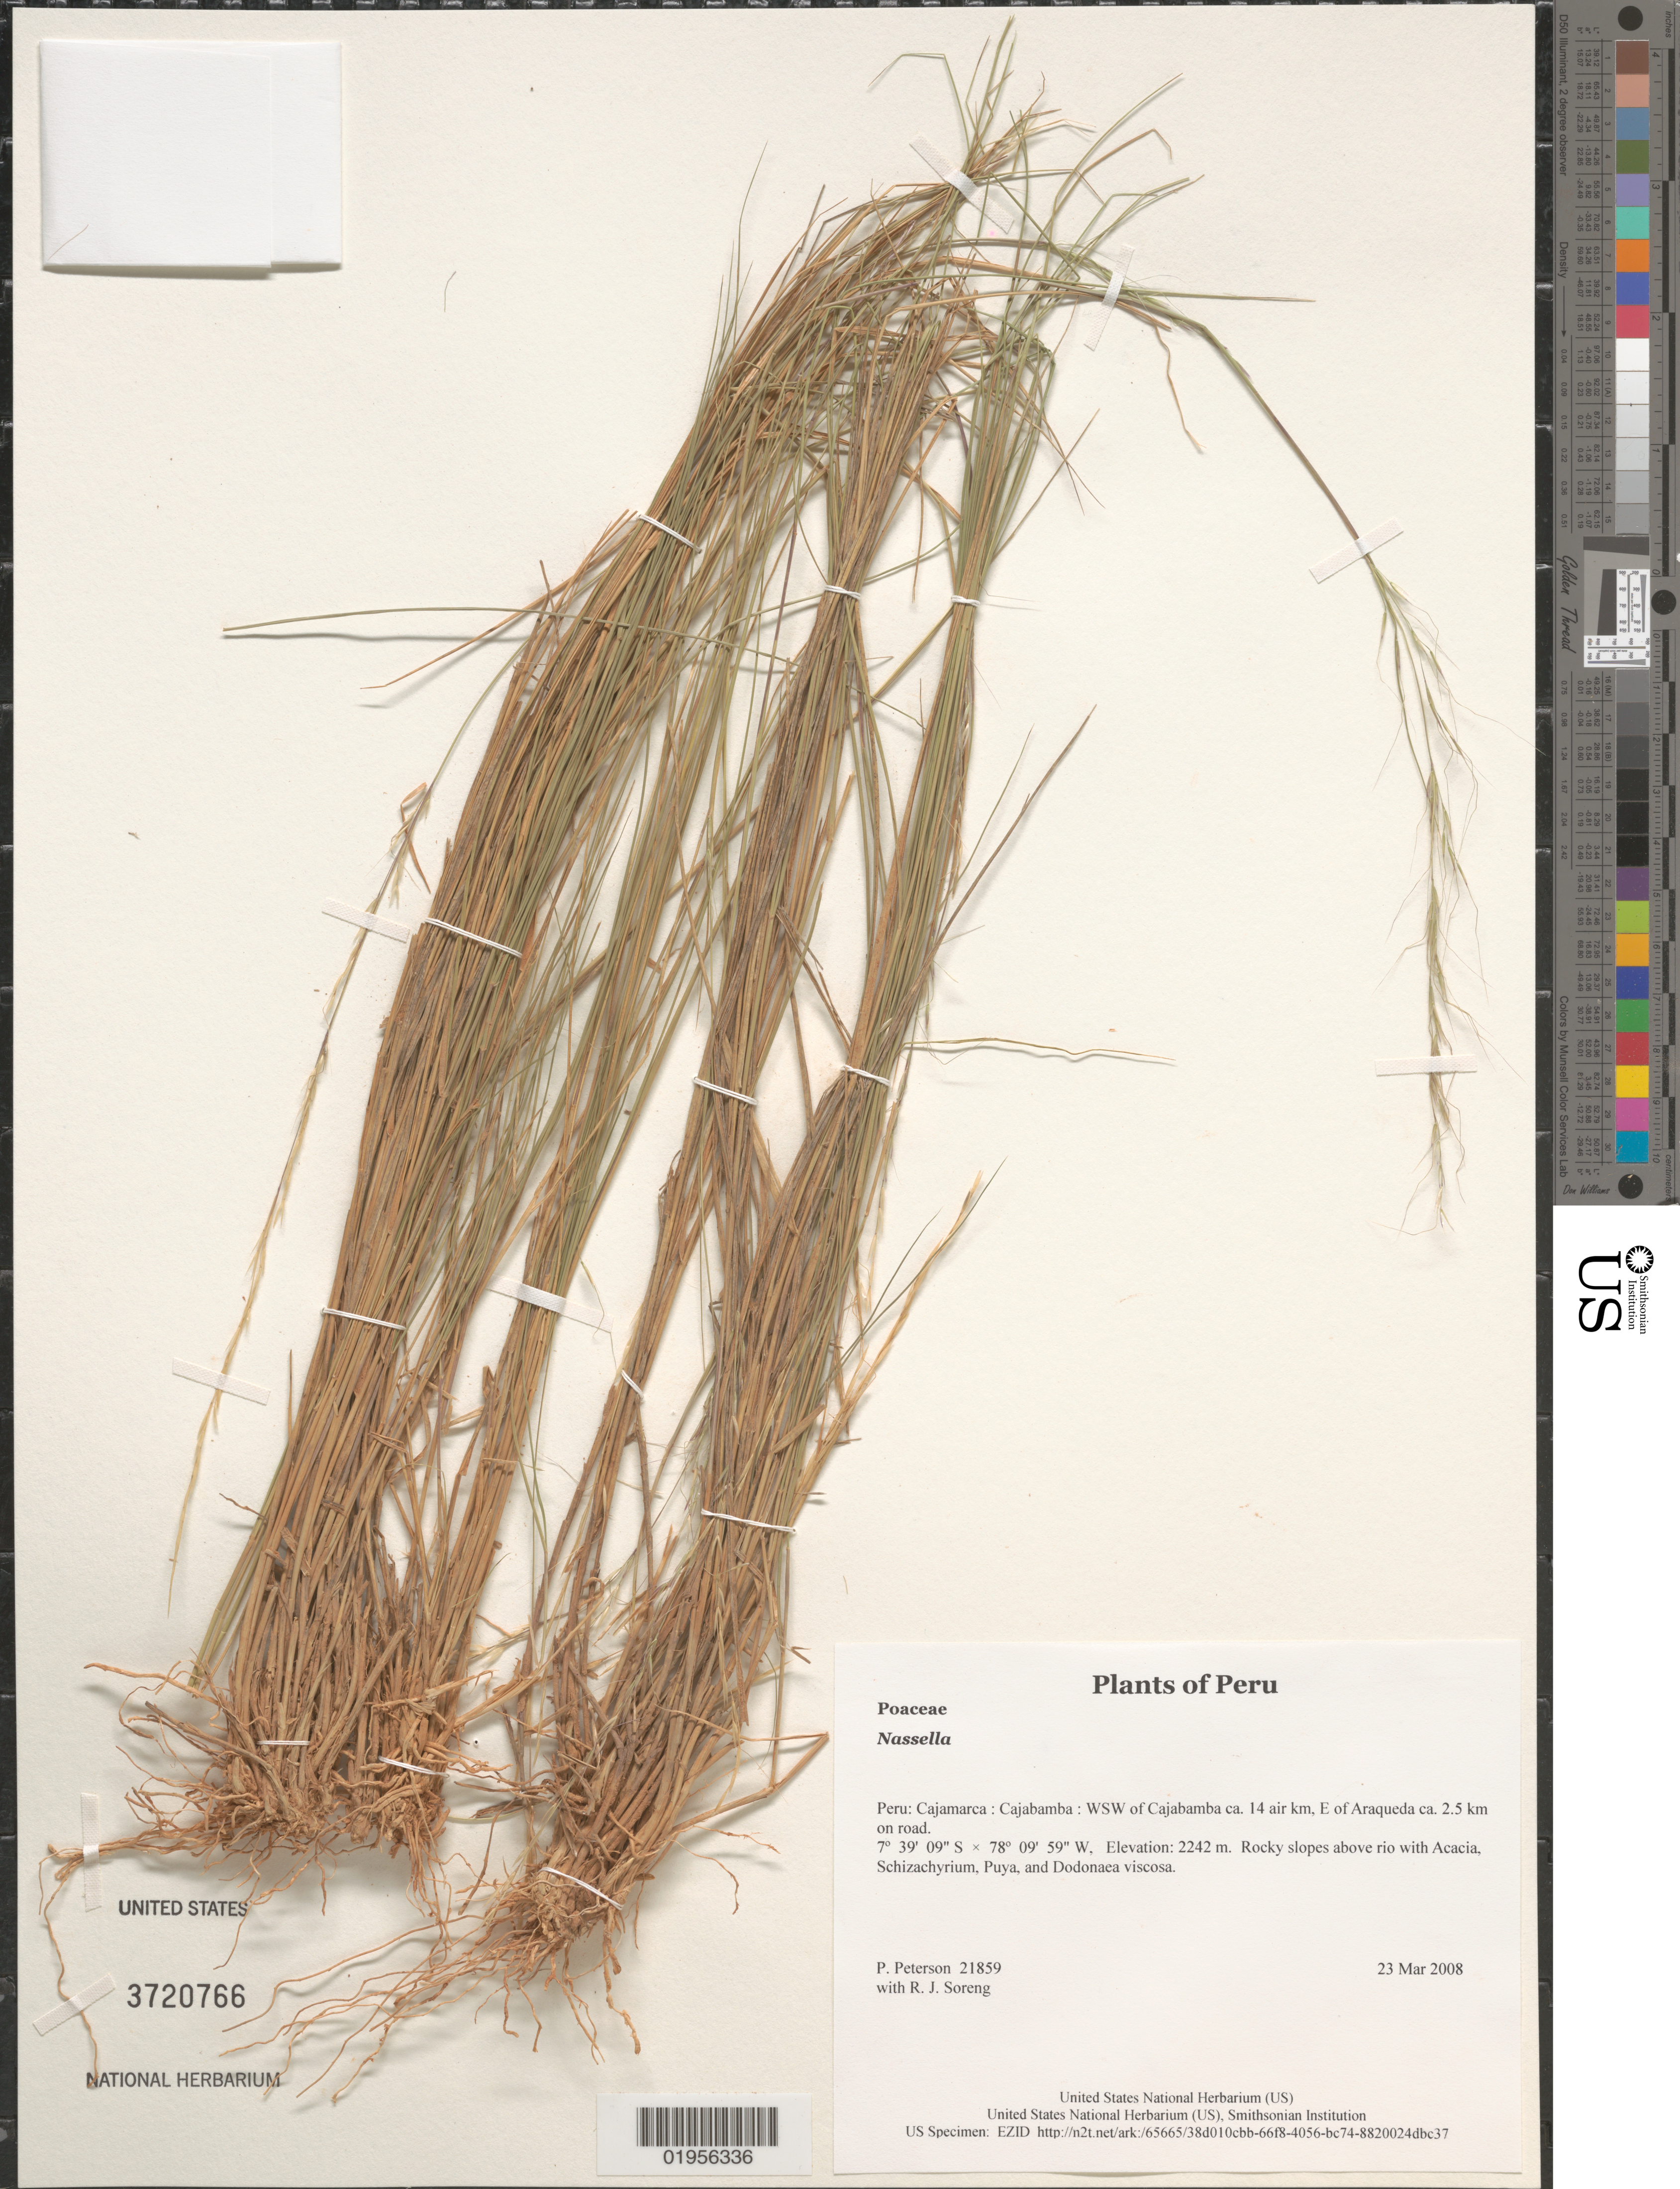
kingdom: Plantae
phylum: Tracheophyta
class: Liliopsida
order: Poales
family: Poaceae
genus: Nassella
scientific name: Nassella sp.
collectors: P. M. Peterson & R. J. Soreng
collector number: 21859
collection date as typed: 23 Mar 2008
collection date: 2008-03-23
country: Peru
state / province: Cajamarca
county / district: Cajabamba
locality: WSW of Cajabamba ca. 14 air km, E of Araqueda ca. 2.5 km on road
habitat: Rocky slopes above rio with Acacia, Schizachyrium, Puya, and Dodonaea viscosa.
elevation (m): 2242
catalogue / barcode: US 3720766